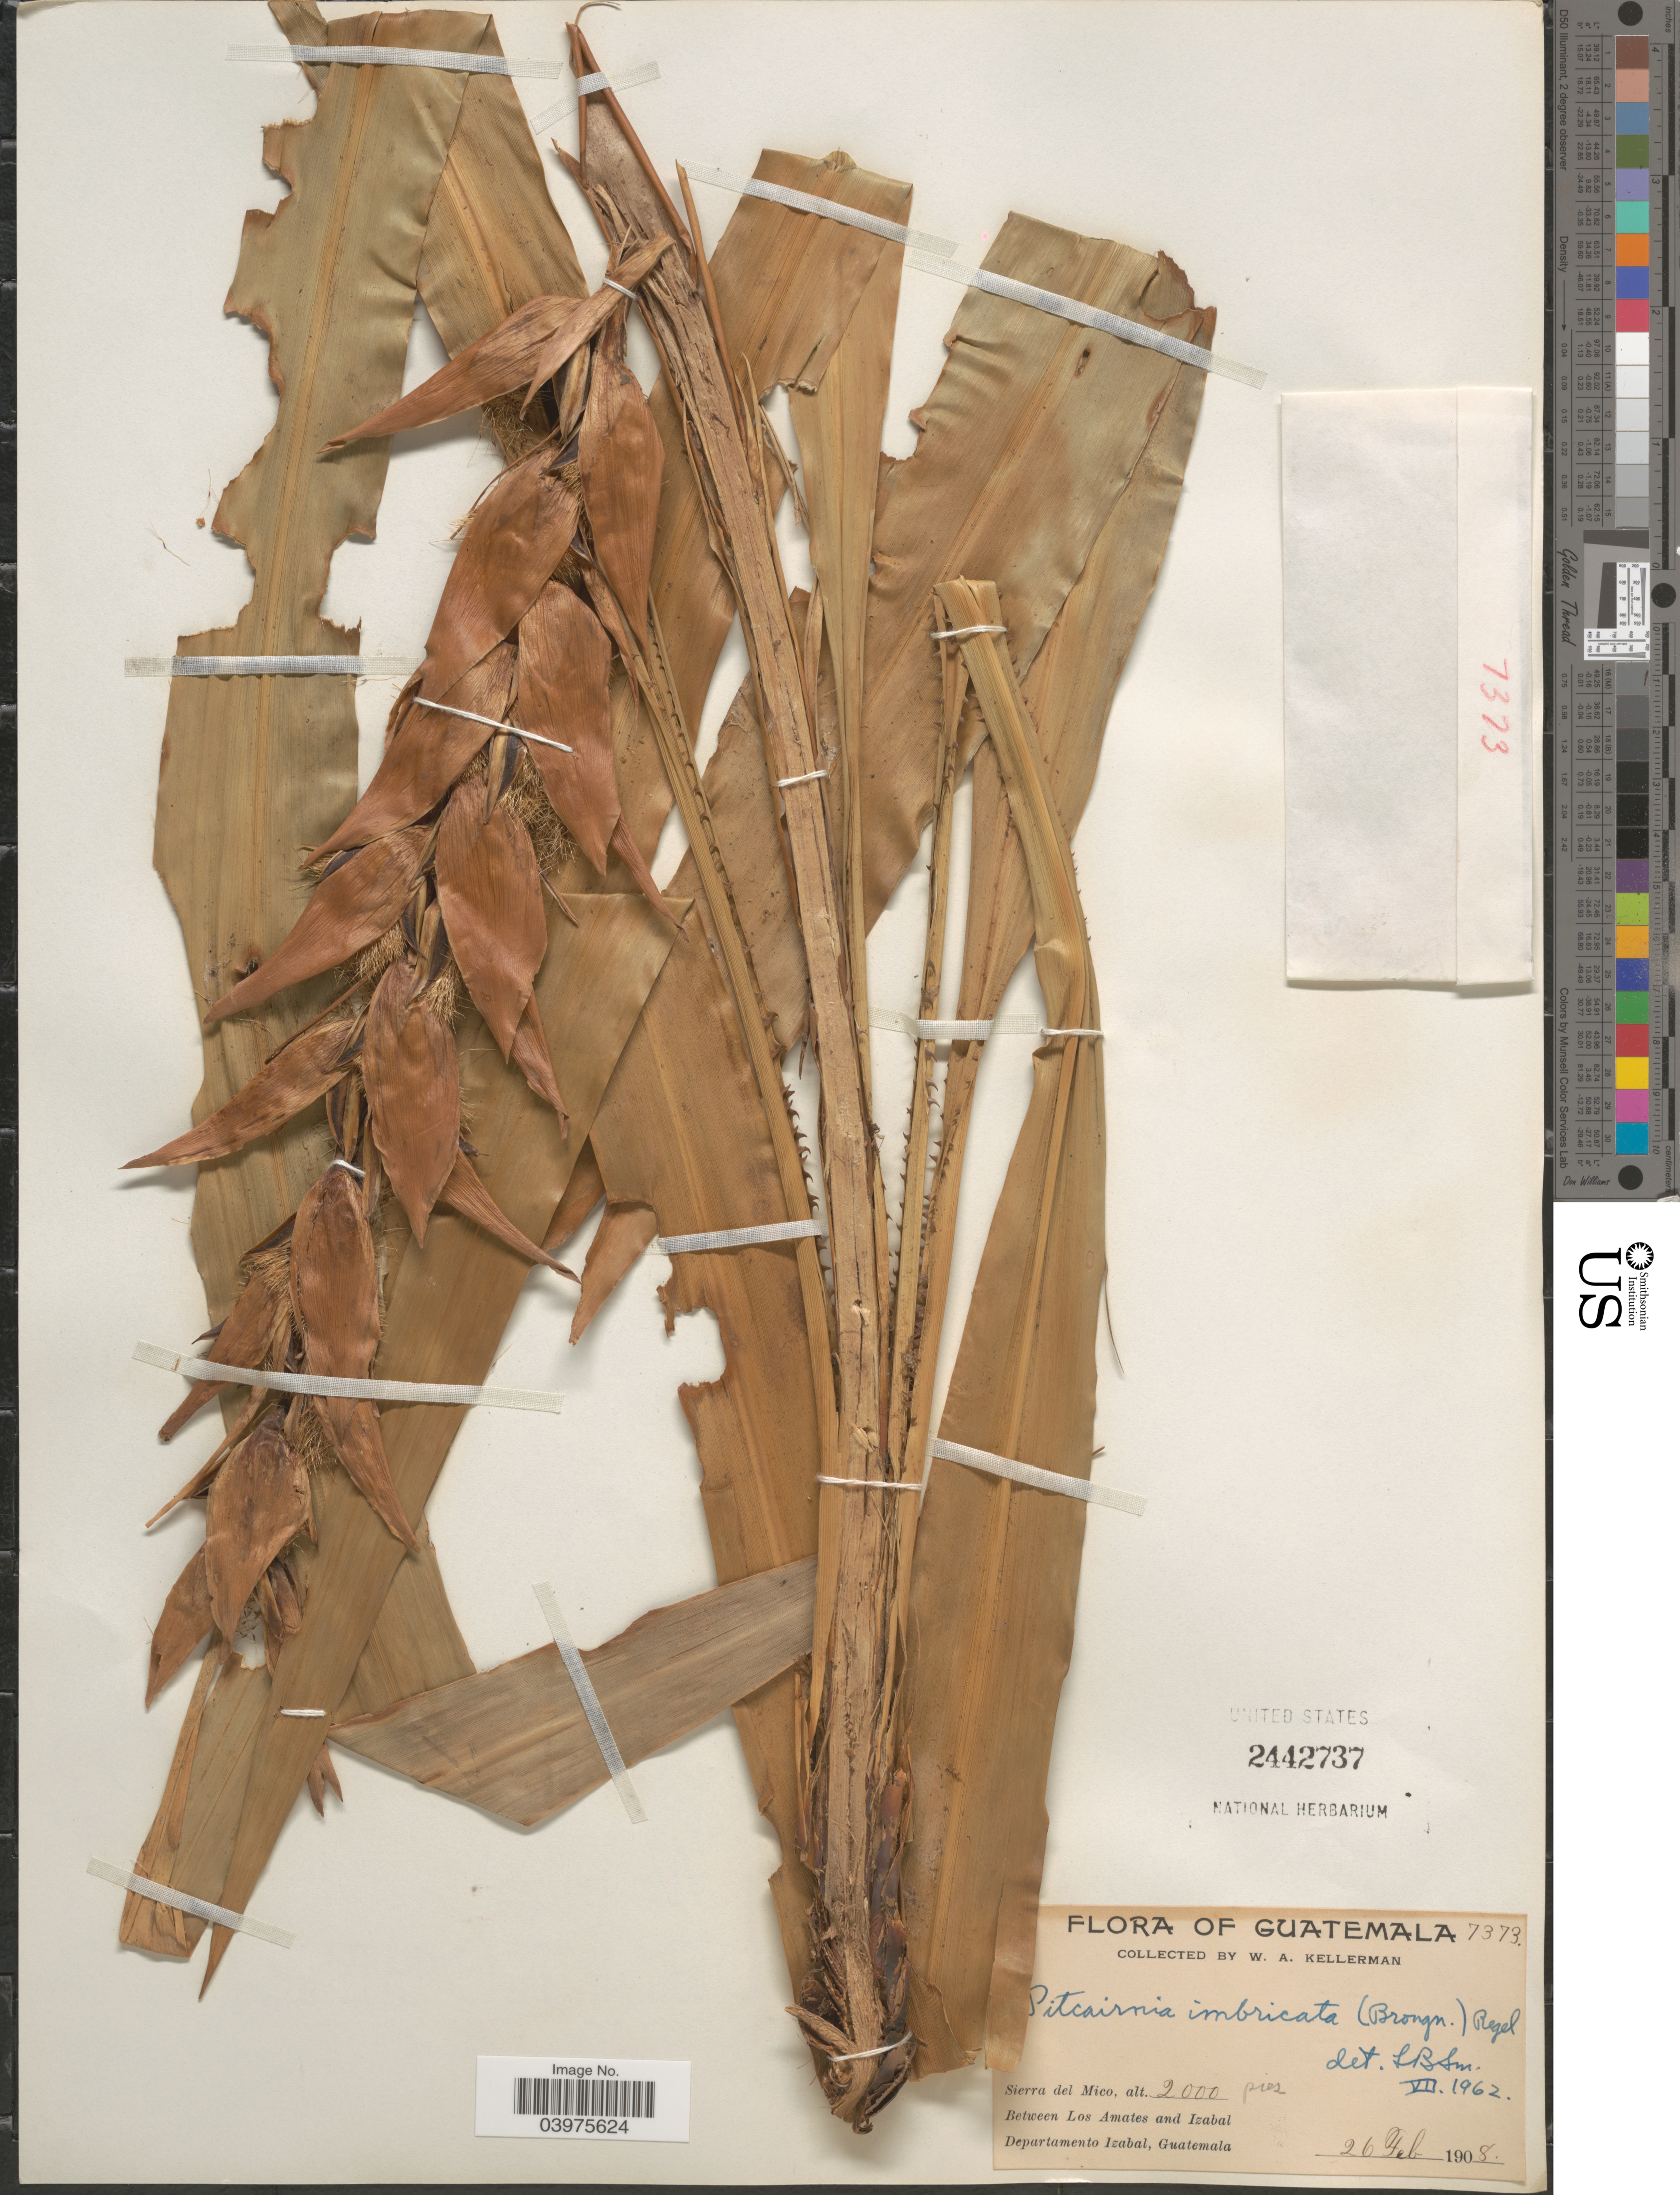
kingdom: Plantae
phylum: Tracheophyta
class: Liliopsida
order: Poales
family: Bromeliaceae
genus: Pitcairnia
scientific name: Pitcairnia imbricata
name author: (Brongn.) Regel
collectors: W. Kellerman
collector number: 7373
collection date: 1908-02-26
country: Guatemala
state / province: Izabal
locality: Sierra del Mico. Between Los Amates and Izabal. Departamento Izabal.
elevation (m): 610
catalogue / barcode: US 2442737